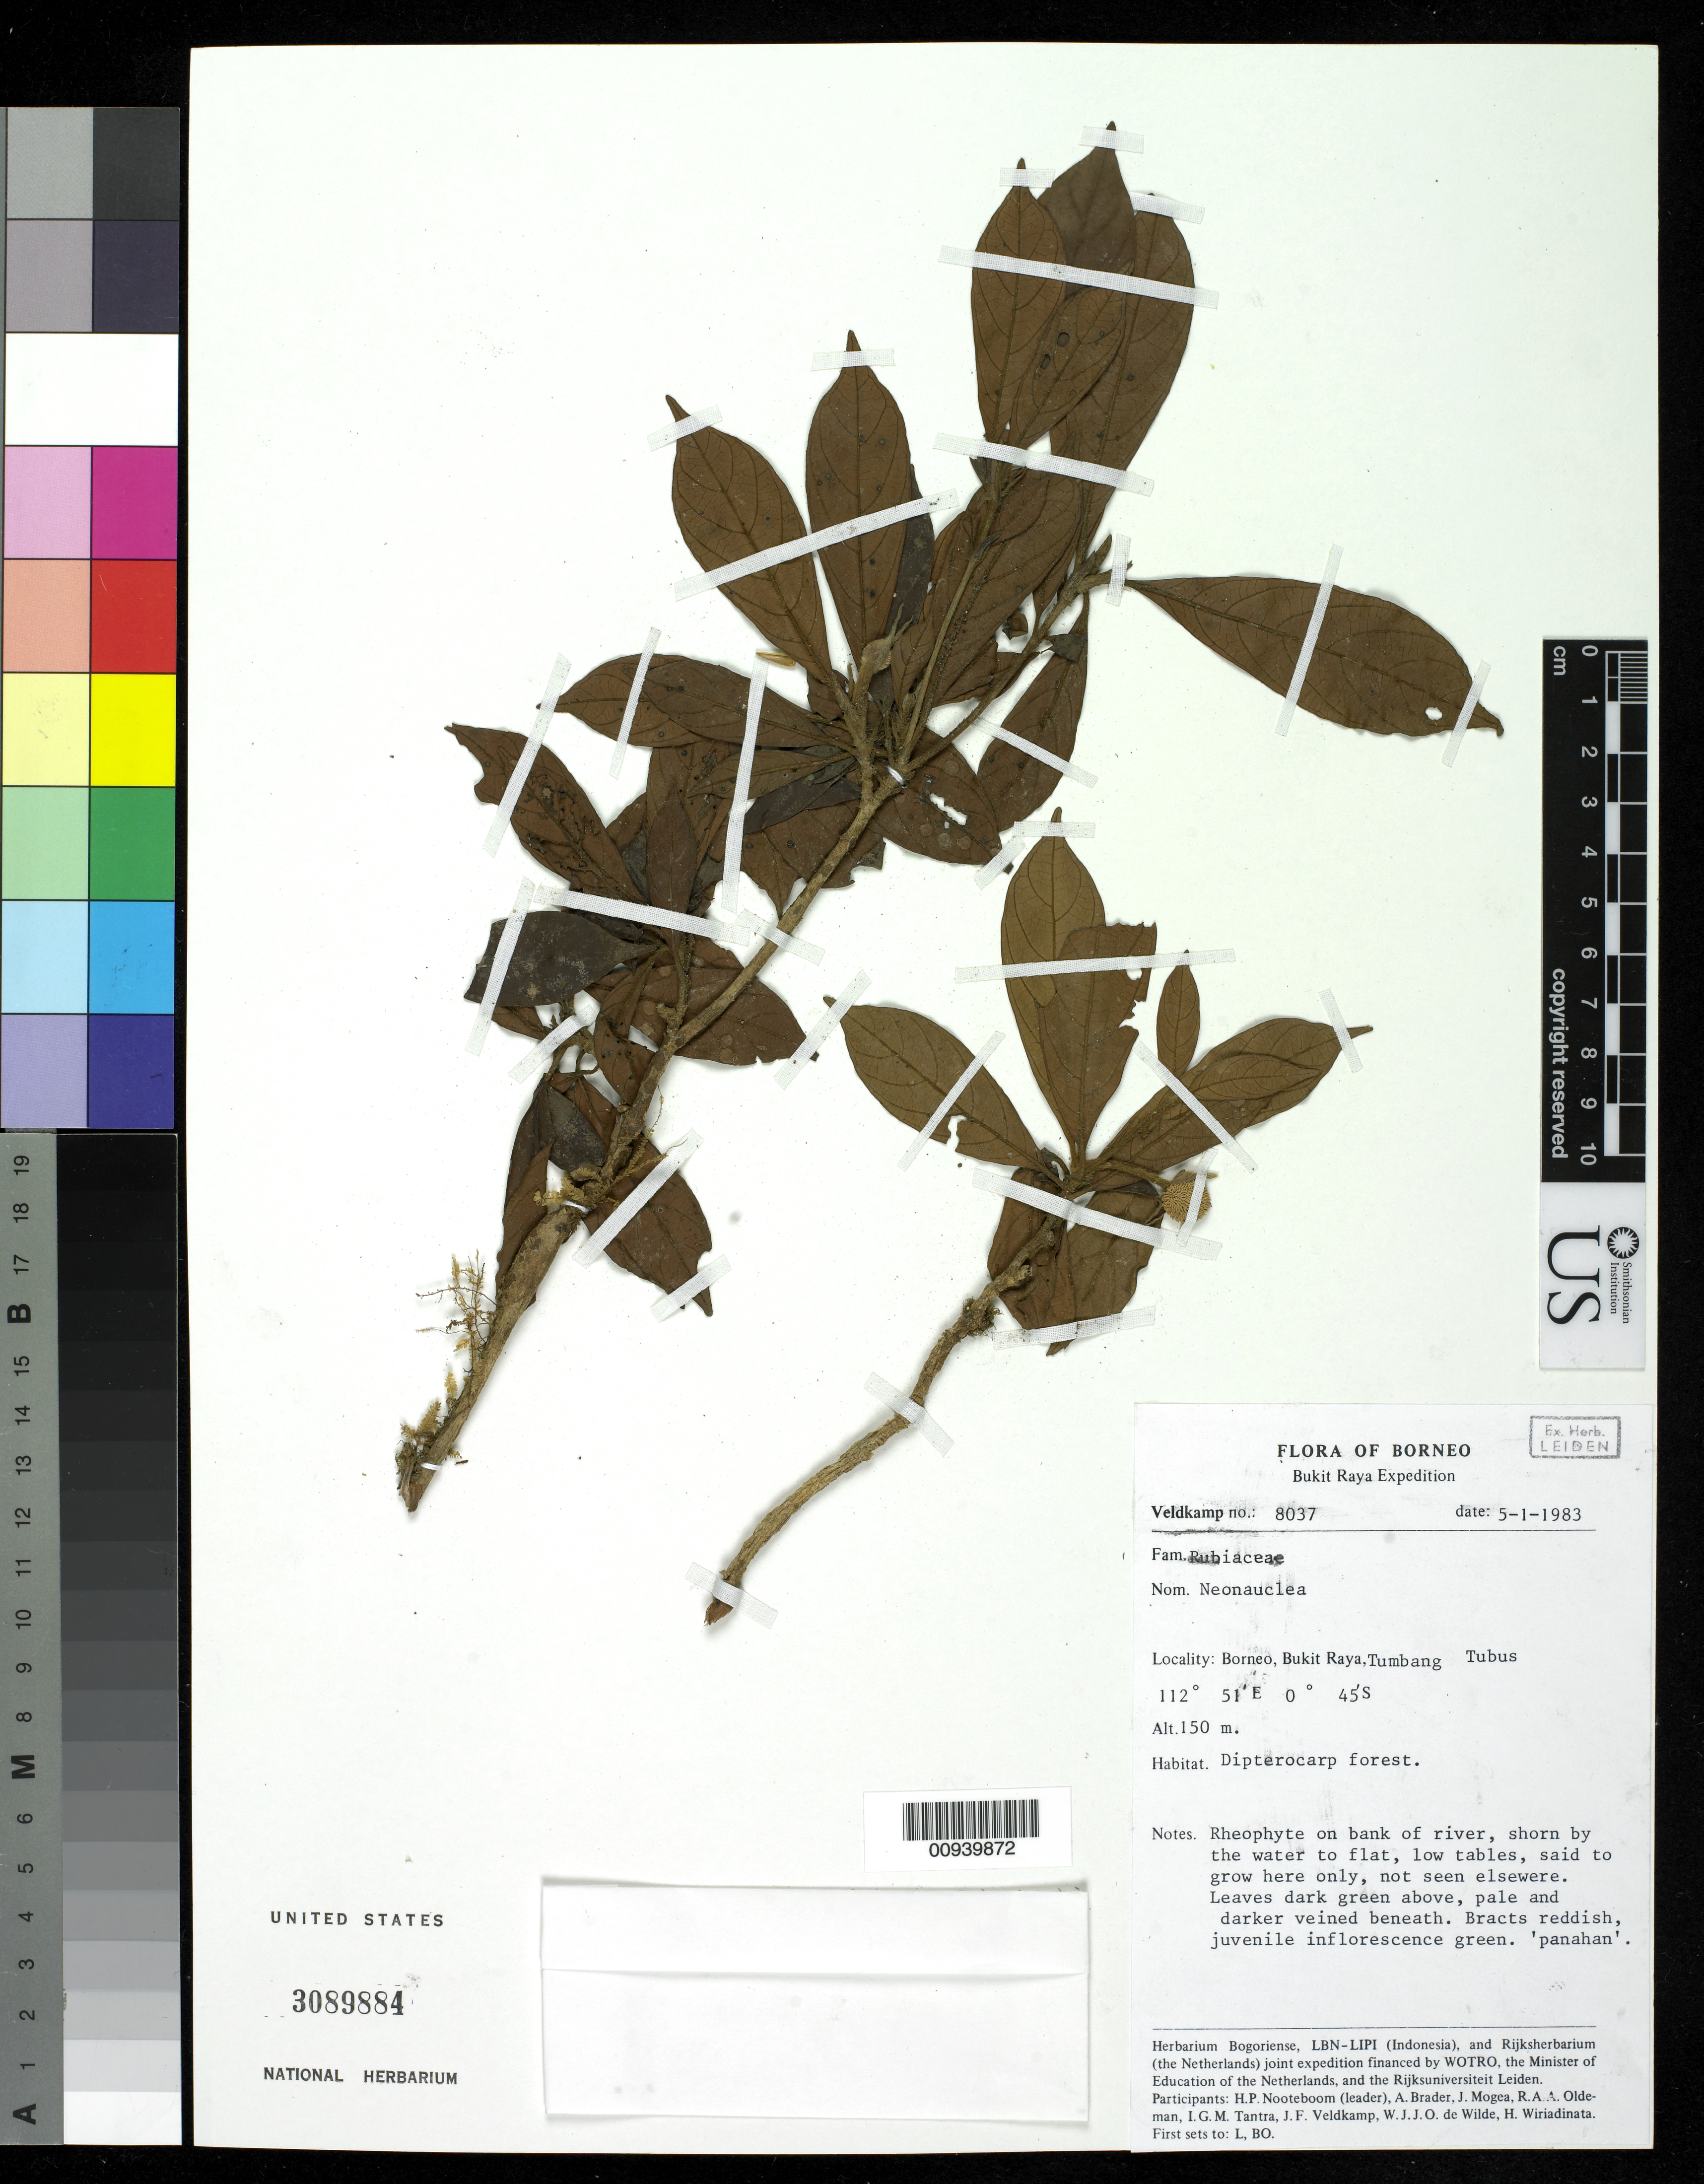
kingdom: Plantae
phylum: Tracheophyta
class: Magnoliopsida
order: Gentianales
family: Rubiaceae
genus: Neonauclea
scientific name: Neonauclea sp.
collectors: H. P. Nooteboom & et al.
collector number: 8037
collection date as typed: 05 Jan 1983 or 01 May 1983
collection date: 1983-01-05 or 1983-05-01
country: Indonesia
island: Borneo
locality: Bukit Raya, Tumbang Tubus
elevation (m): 150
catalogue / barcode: US 3089884